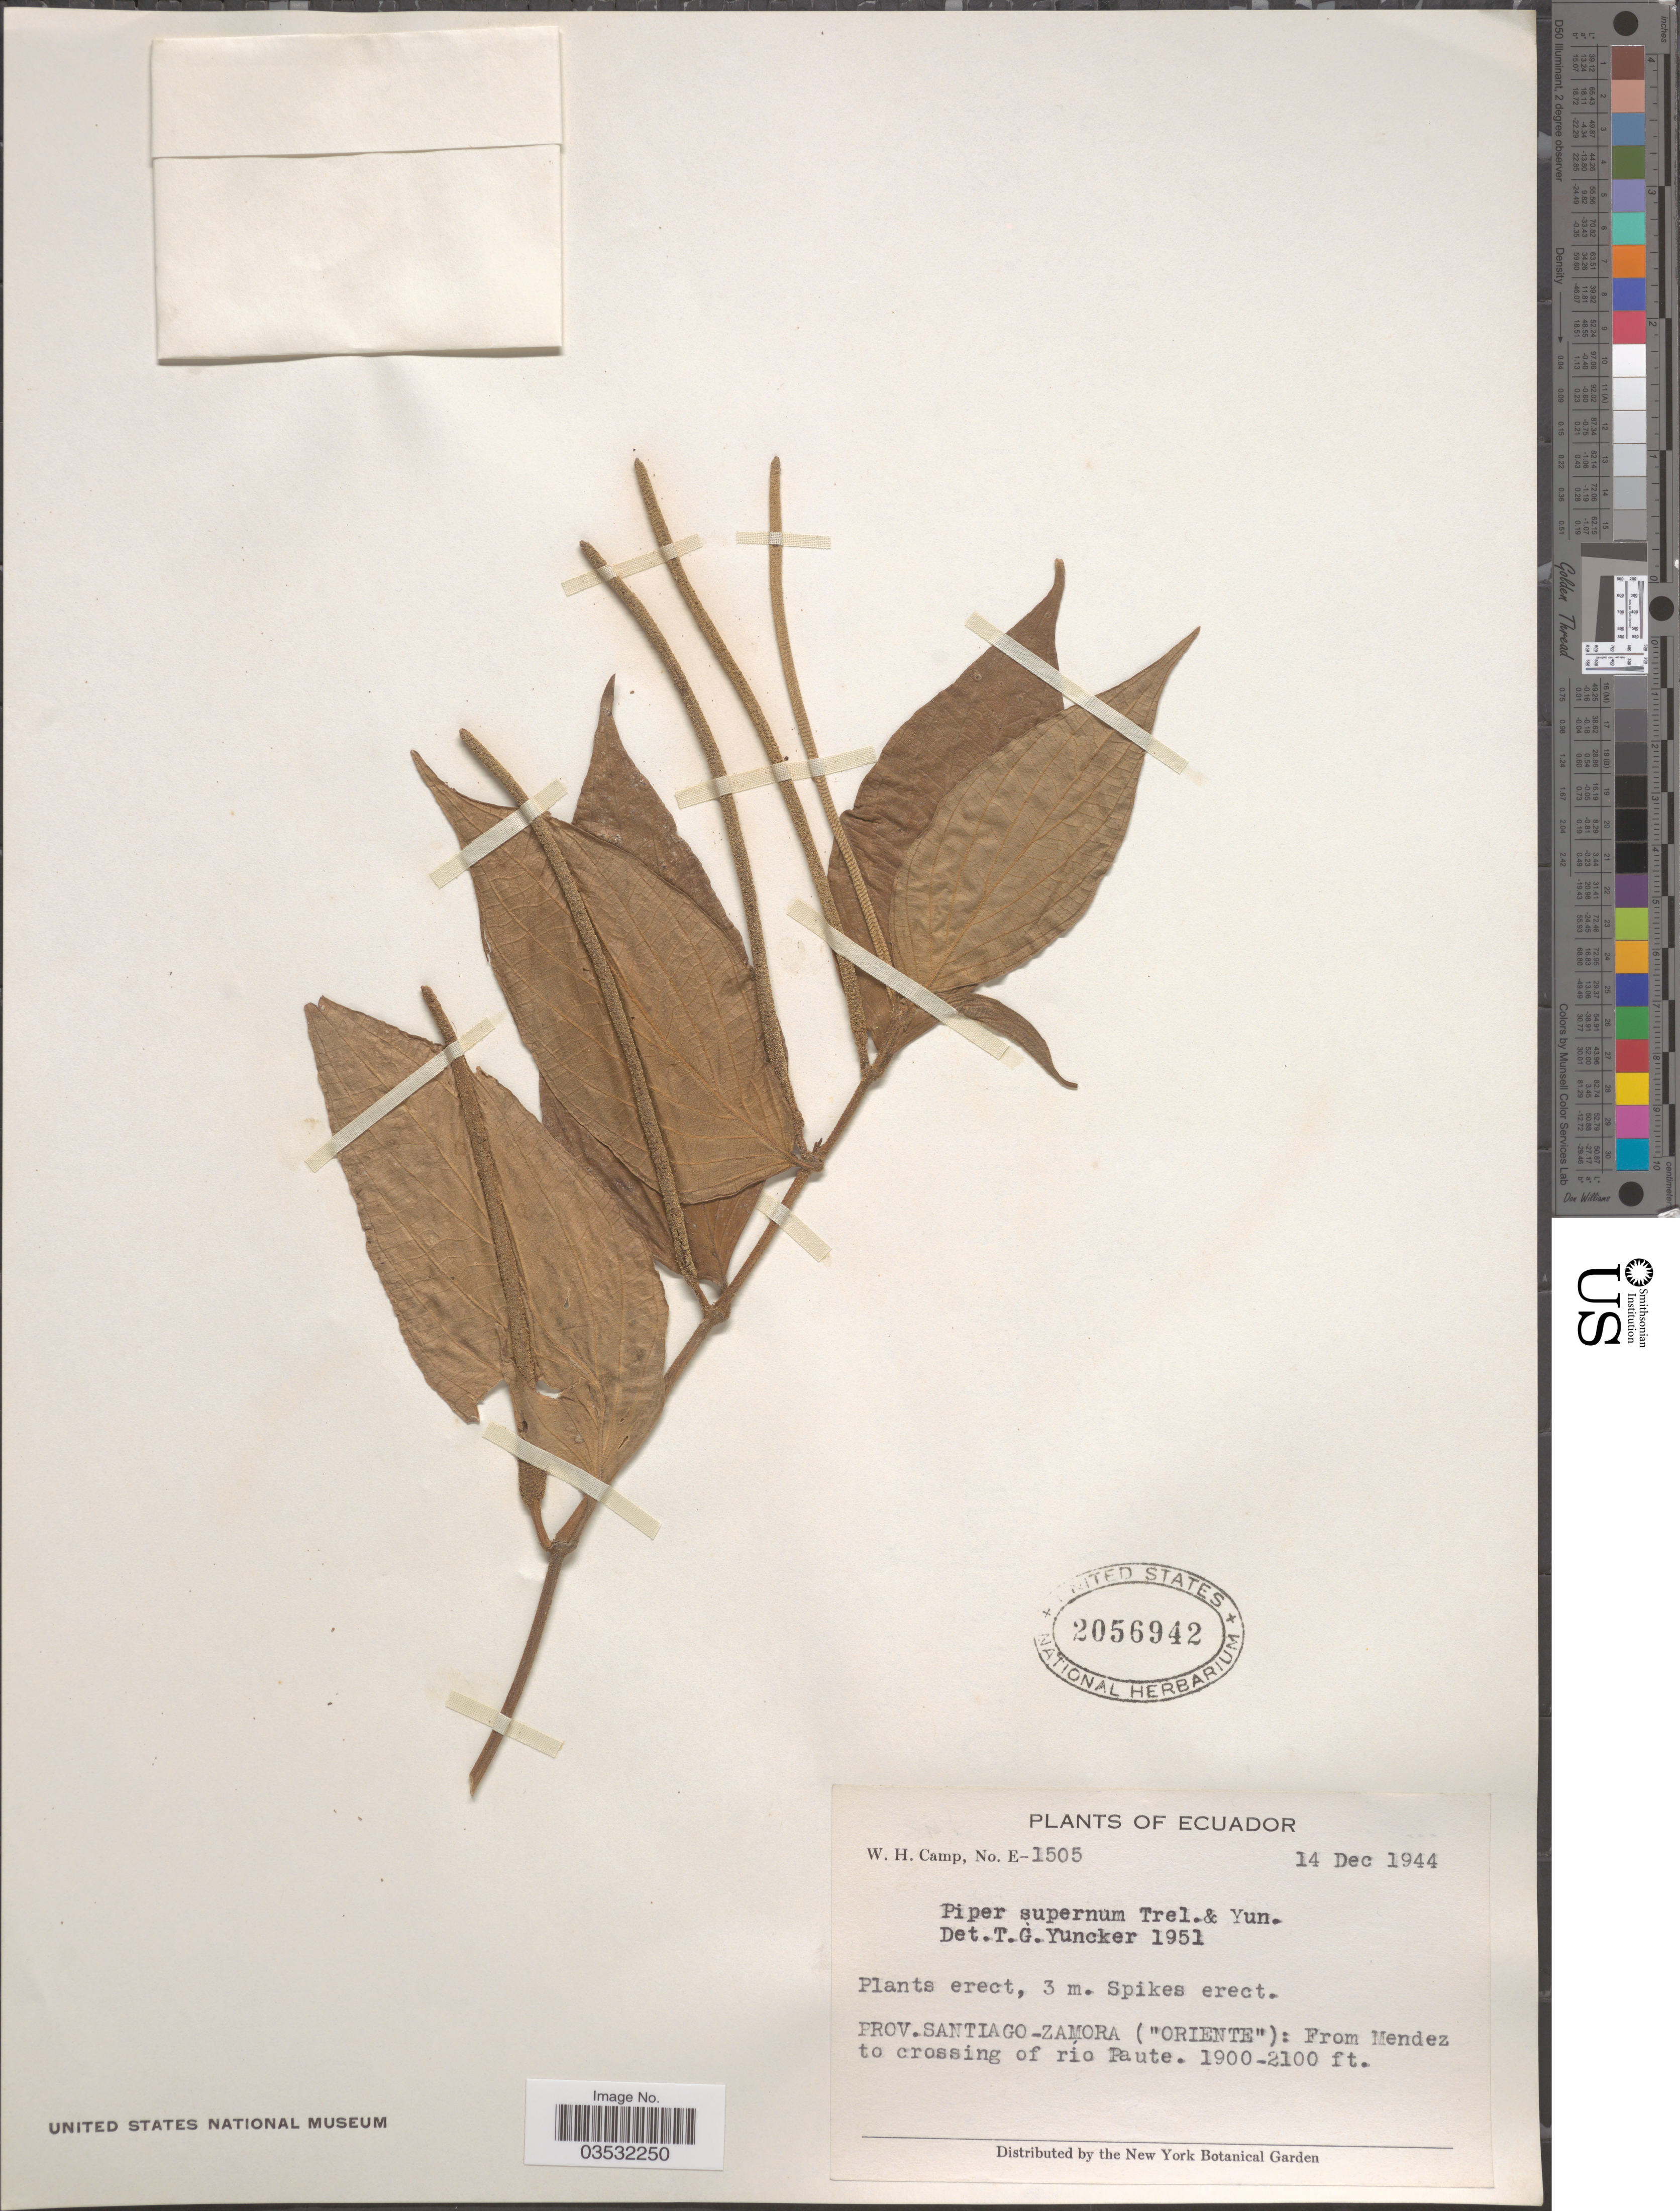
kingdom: Plantae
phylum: Tracheophyta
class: Magnoliopsida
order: Piperales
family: Piperaceae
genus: Piper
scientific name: Piper supernum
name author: Trel. & Yunck.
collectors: W. H. Camp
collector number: E-1505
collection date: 1944-12-14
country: Ecuador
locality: Prov. Santiago-Zamora ('Oriente'): From Mendez to crossing of rio Paute.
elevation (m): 579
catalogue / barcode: US 2056942